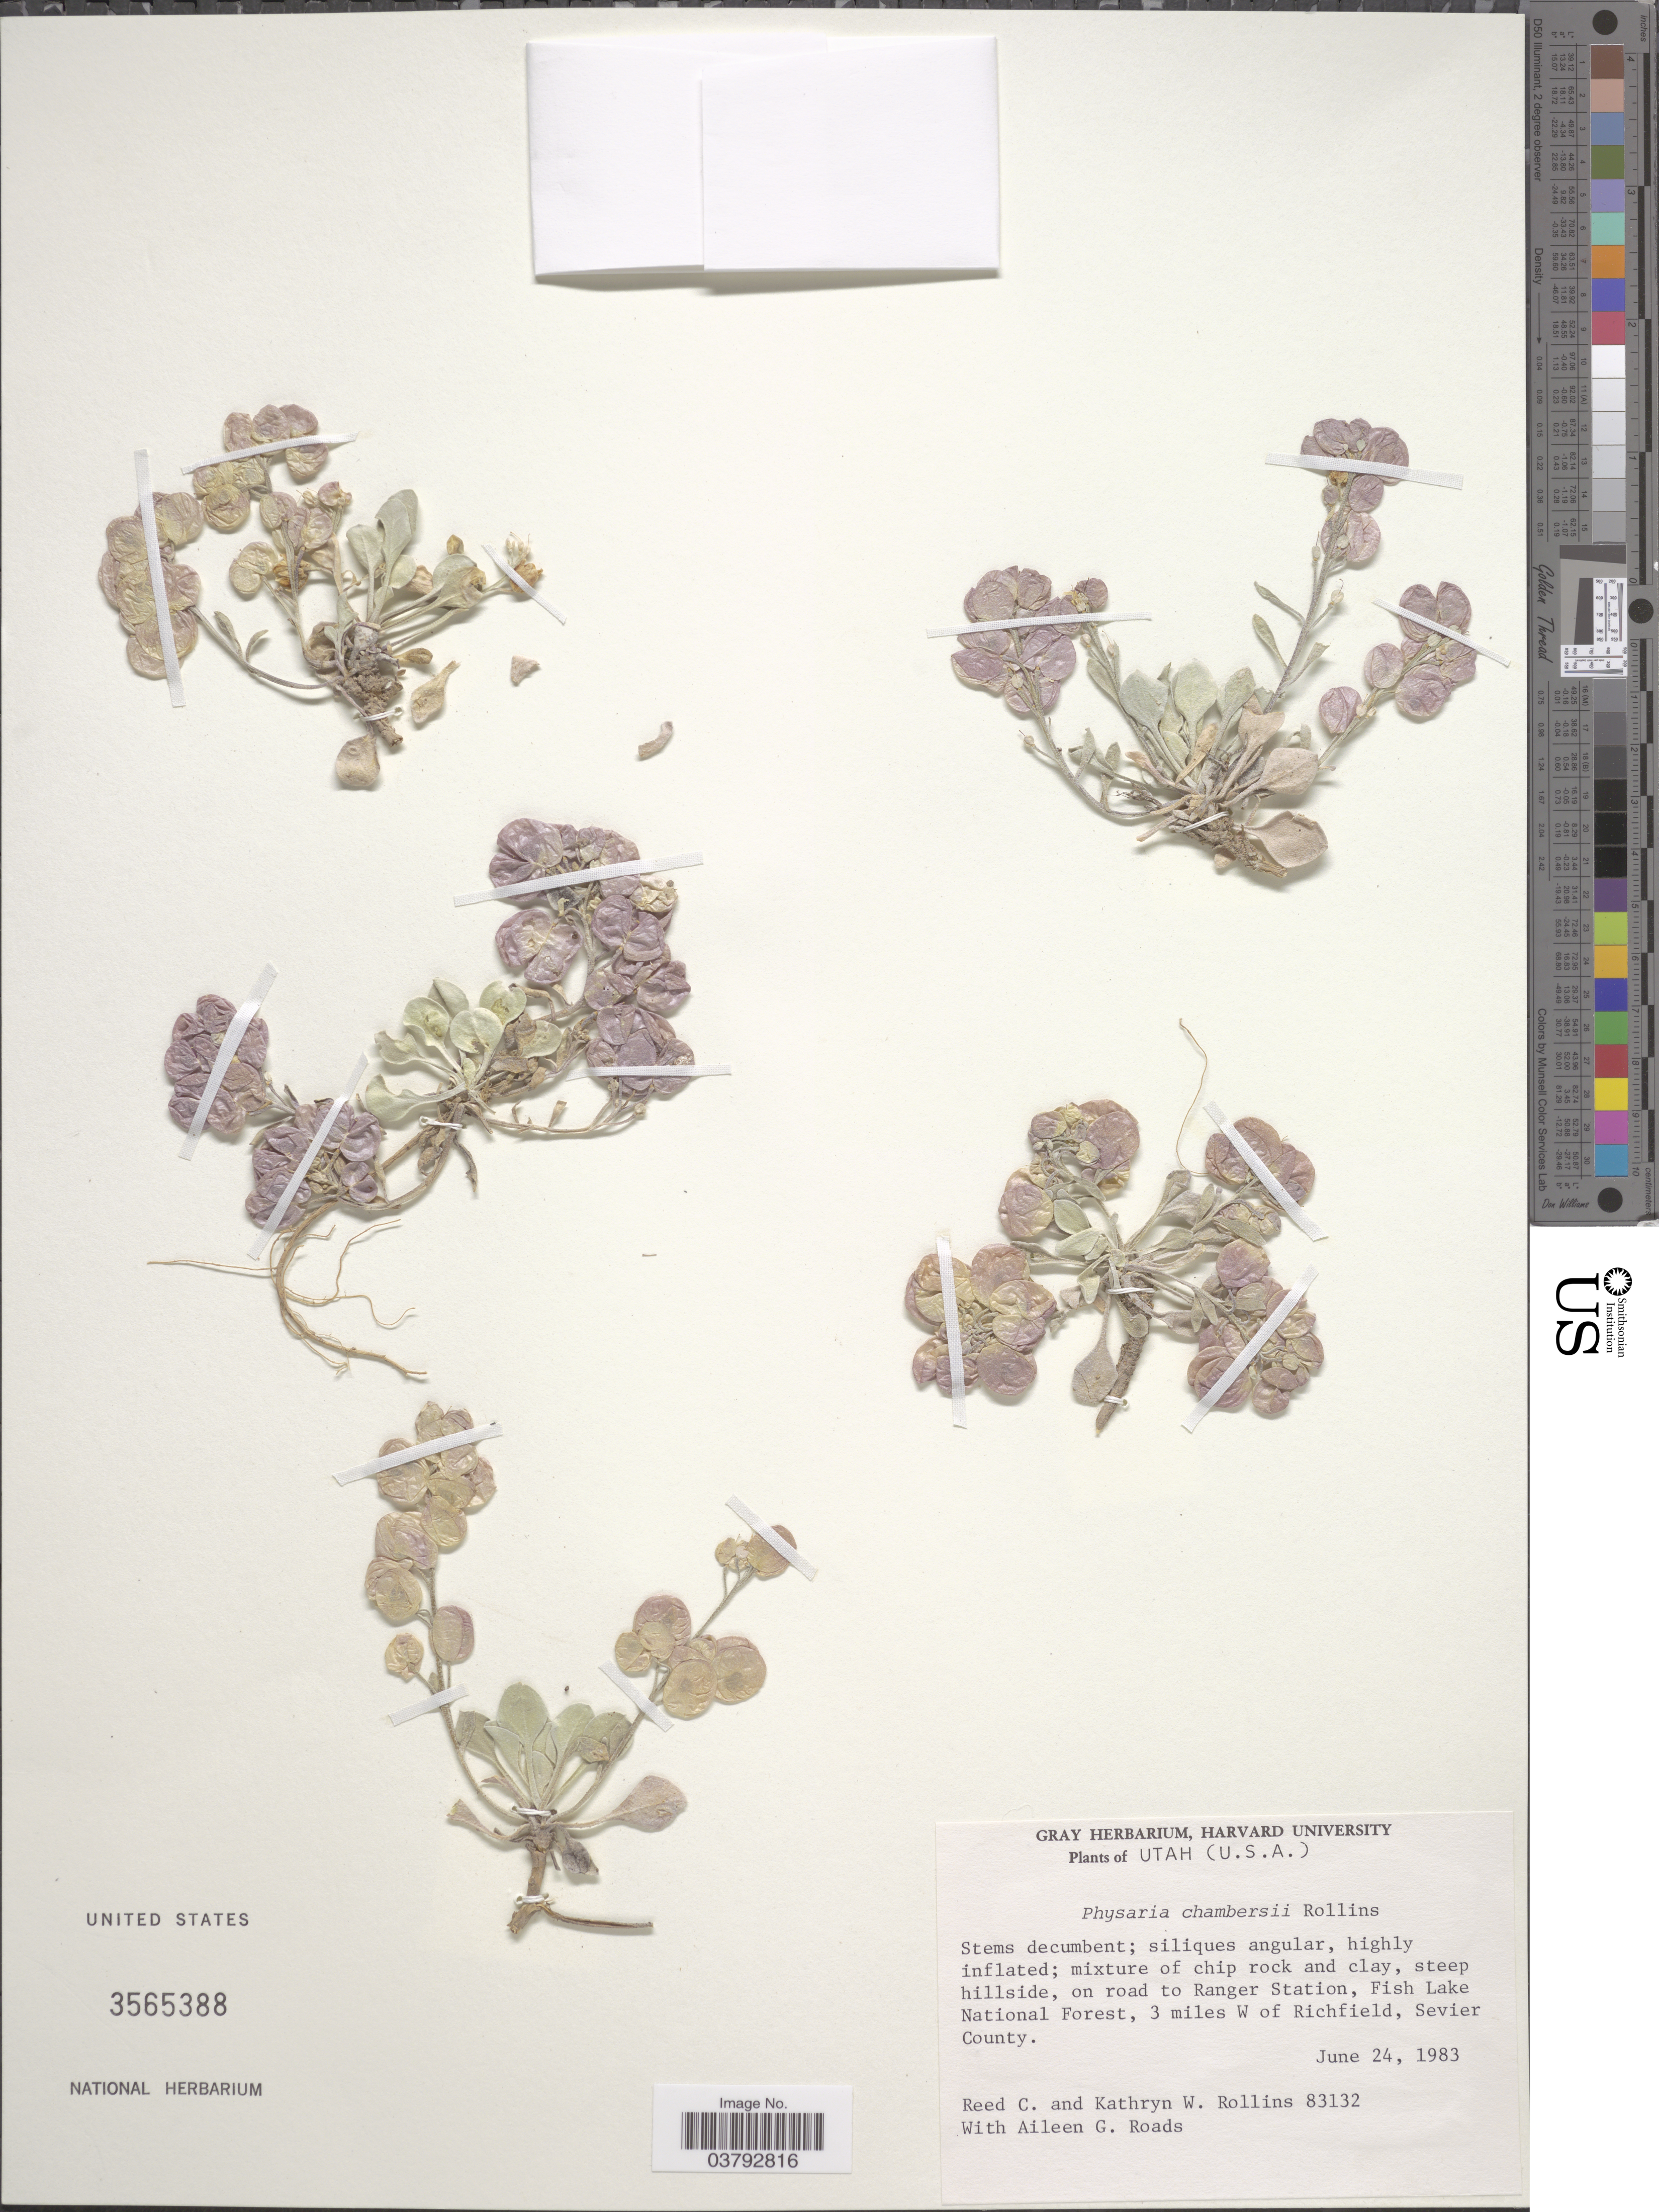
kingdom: Plantae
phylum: Tracheophyta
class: Magnoliopsida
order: Brassicales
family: Brassicaceae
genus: Physaria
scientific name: Physaria chambersii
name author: Rollins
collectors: R. C. Rollins, K. W. Rollins & A. Roads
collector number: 83132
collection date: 1983-06-24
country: United States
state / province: Utah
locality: On road to Ranger Station, Fish Lake National Forest, 3 miles W of Richfield, Sevier County.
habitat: steep hillside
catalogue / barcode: US 3565388